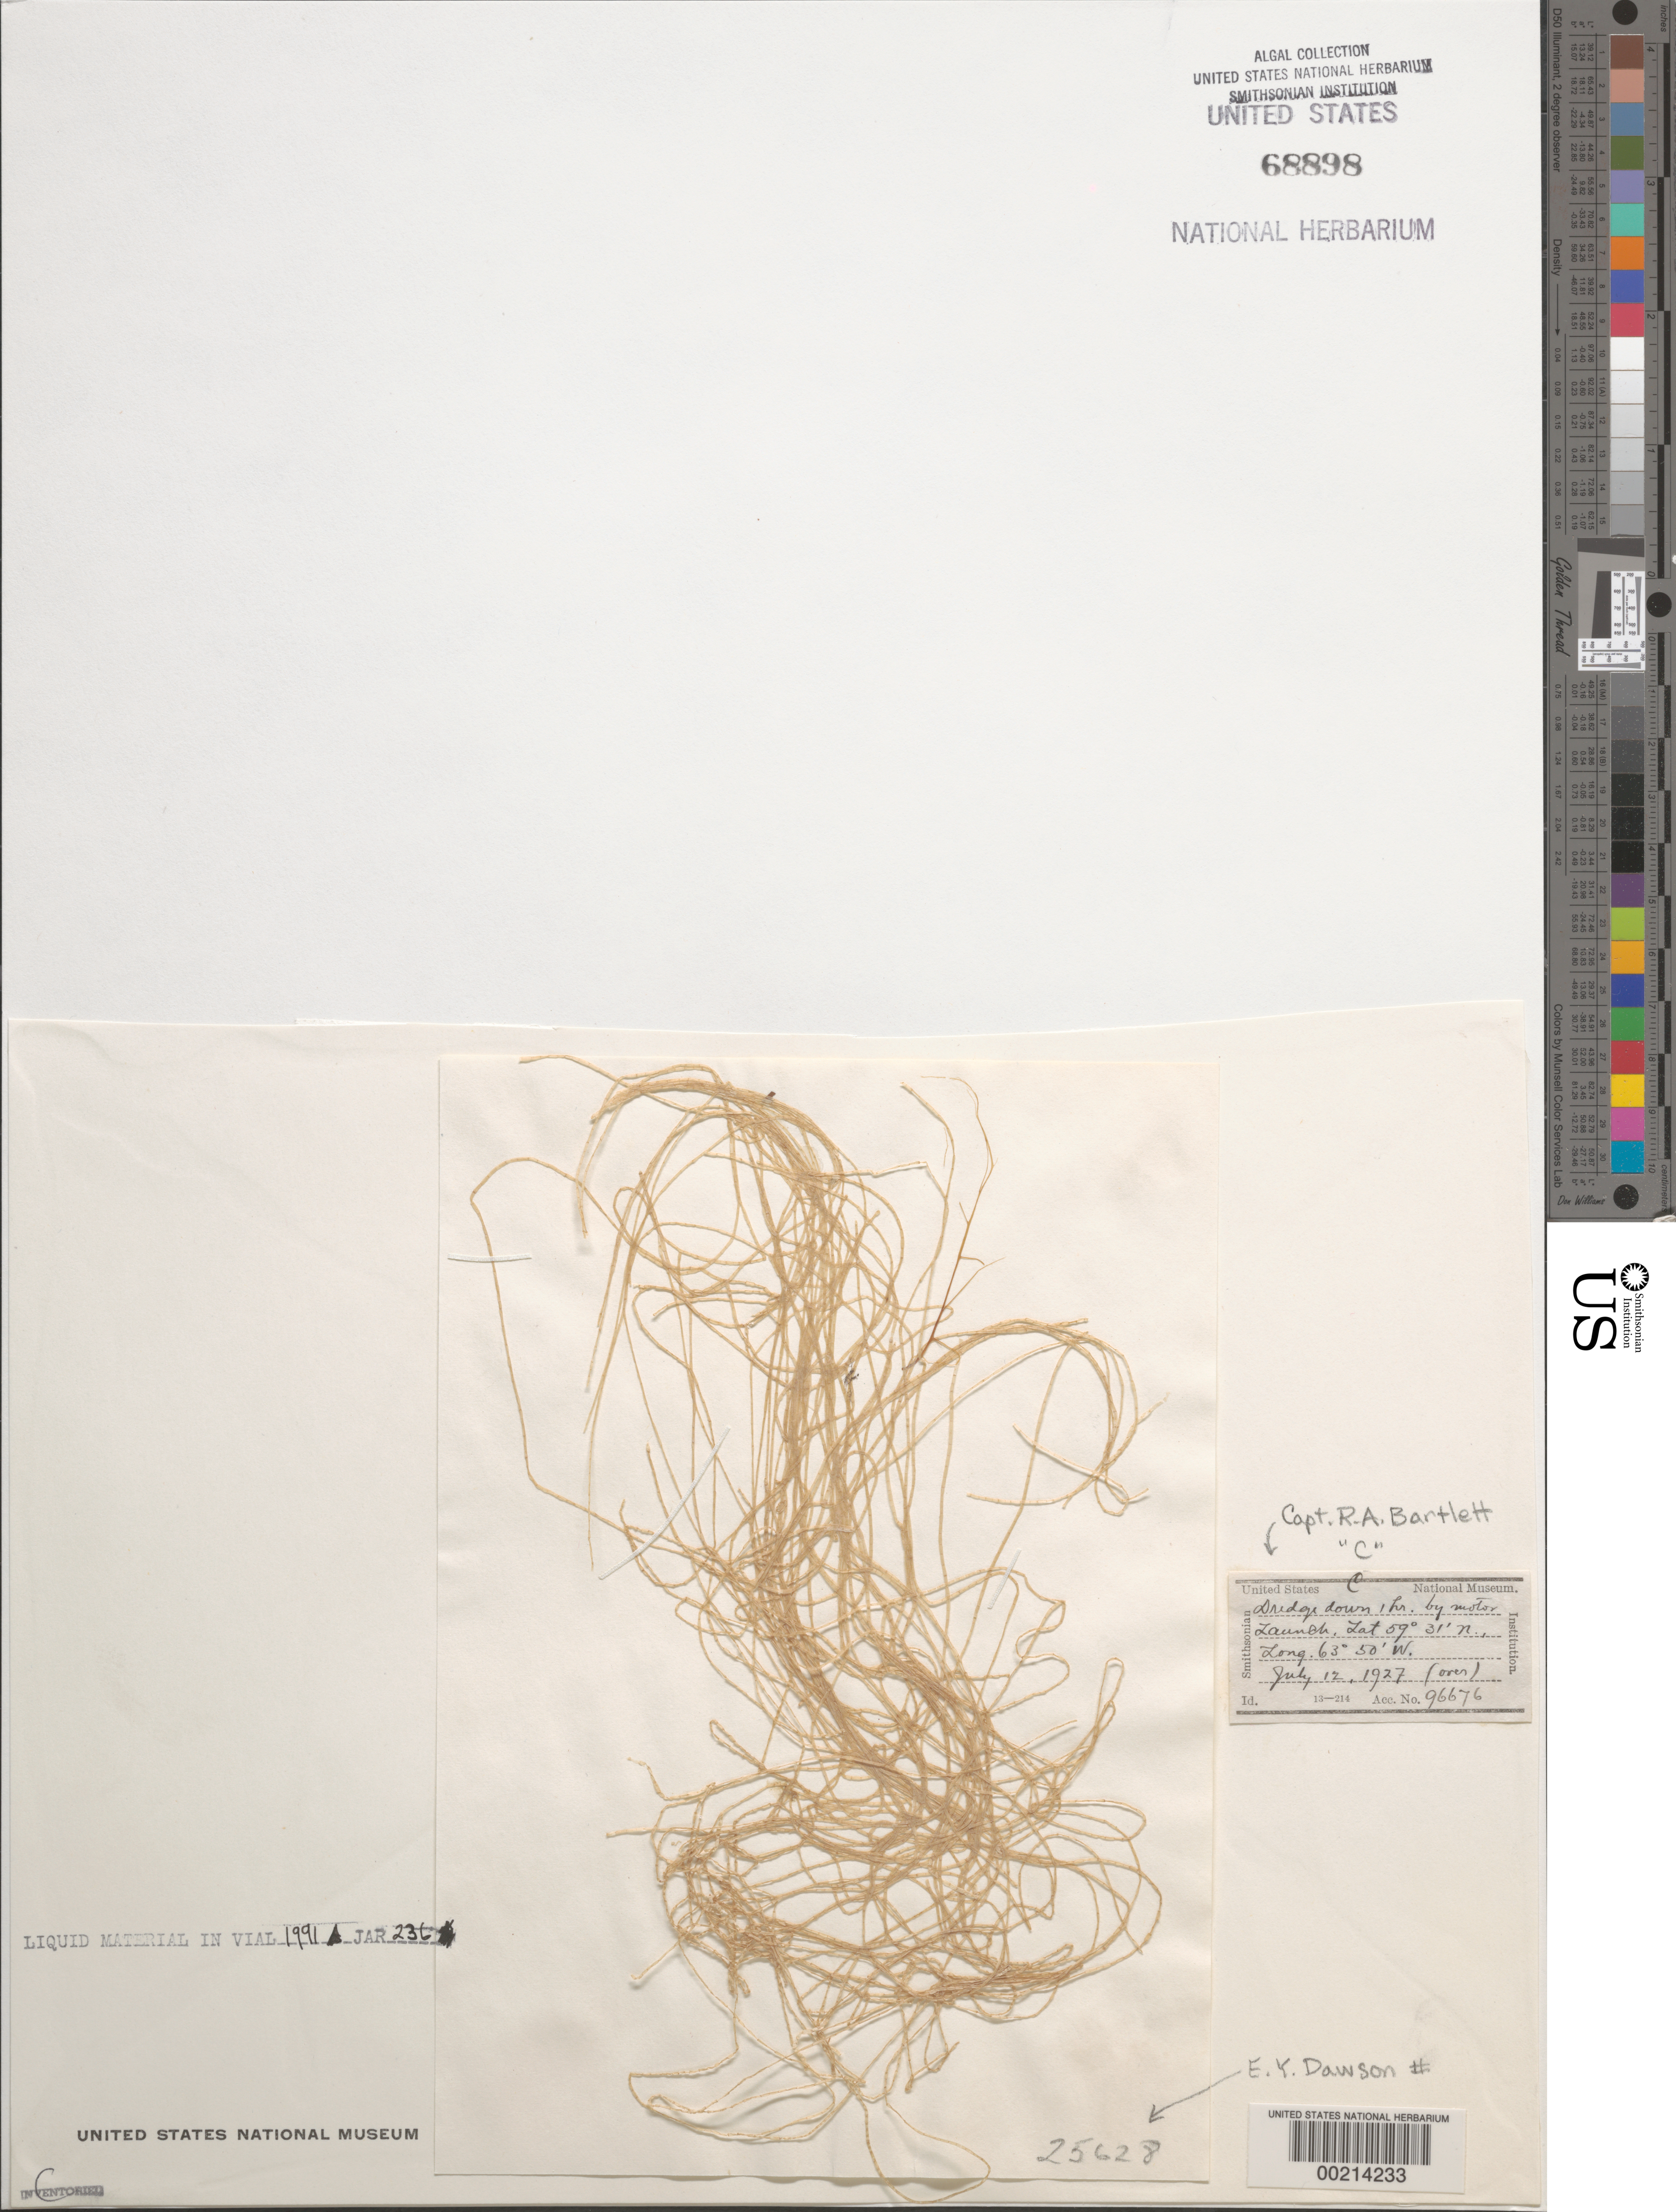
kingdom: Plantae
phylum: Chlorophyta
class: Ulvophyceae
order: Cladophorales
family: Cladophoraceae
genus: Chaetomorpha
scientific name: Chaetomorpha sp.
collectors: R. A. Bartlett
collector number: EYD 25628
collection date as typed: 12 Jul 1927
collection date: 1927-07-12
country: Canada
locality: Labrador sea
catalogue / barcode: US 68898